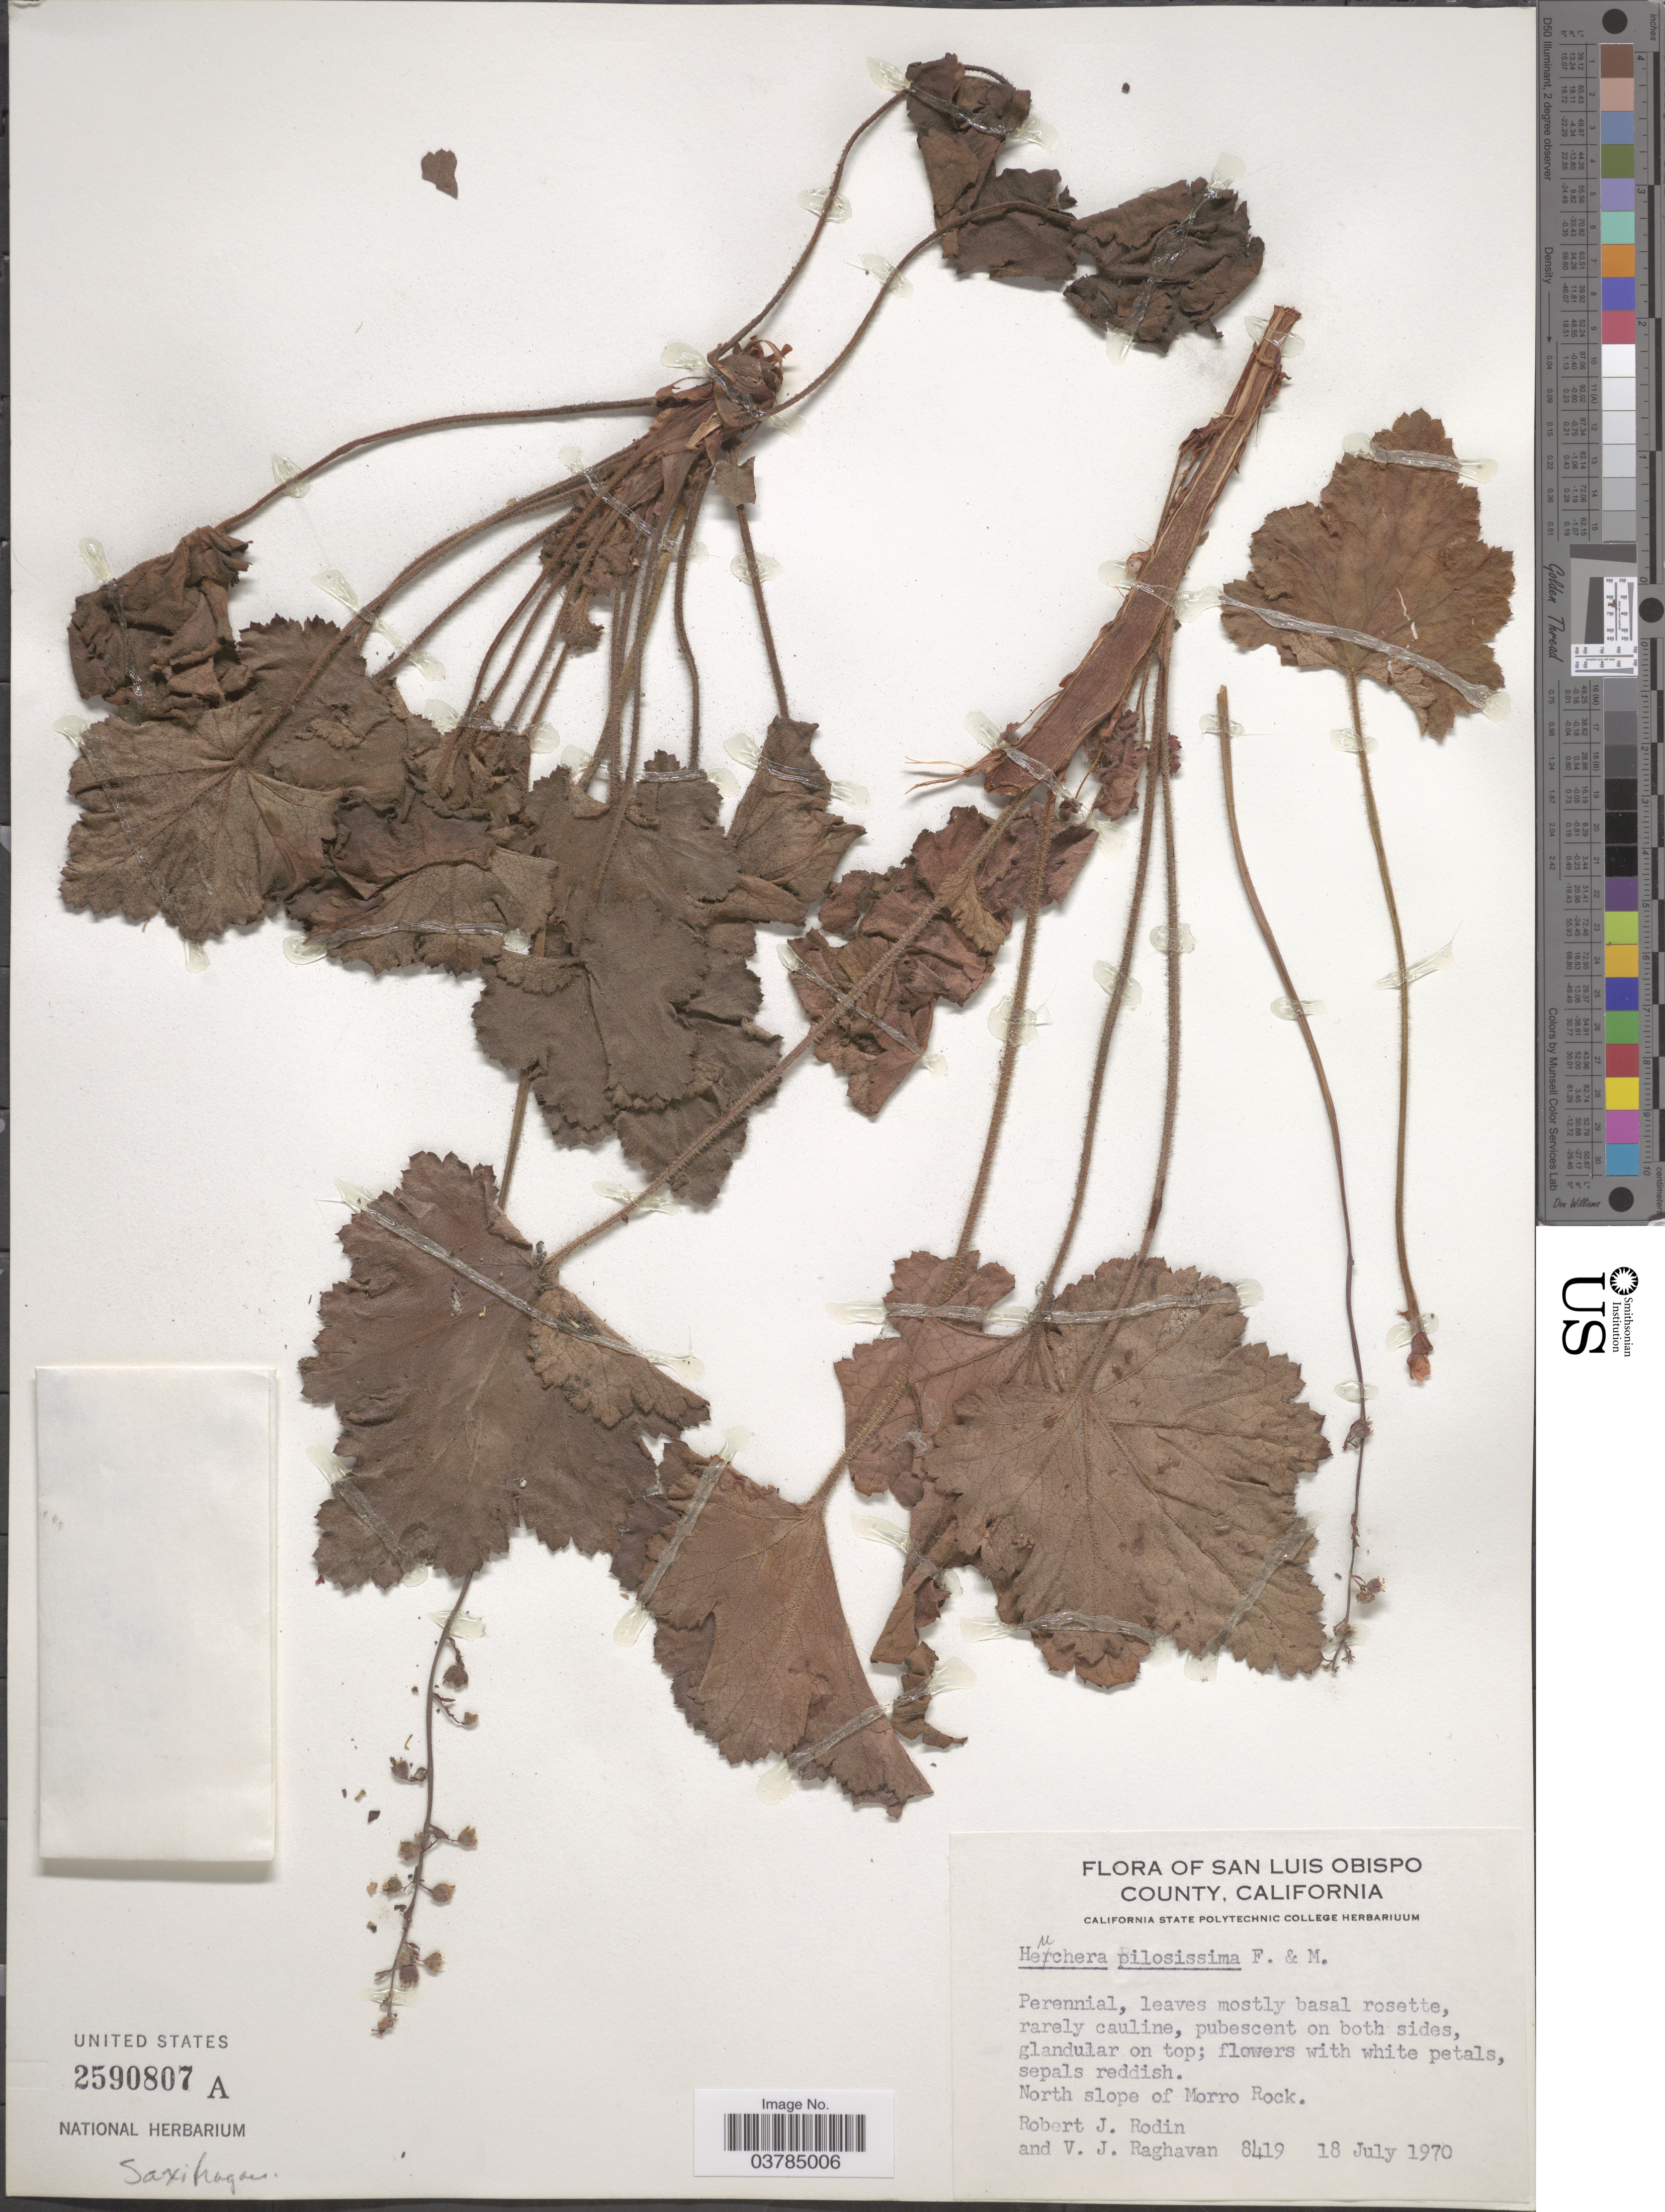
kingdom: Plantae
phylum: Tracheophyta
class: Magnoliopsida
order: Saxifragales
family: Saxifragaceae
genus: Heuchera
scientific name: Heuchera pilosissima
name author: Fisch. & C.A. Mey.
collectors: R. J. Rodin & V. Raghavan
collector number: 8419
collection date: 1970-07-18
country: United States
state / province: California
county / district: San Luis Obispo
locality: San Luis Obispo County. North slope of Morro Rock.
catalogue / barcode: US 2590807A